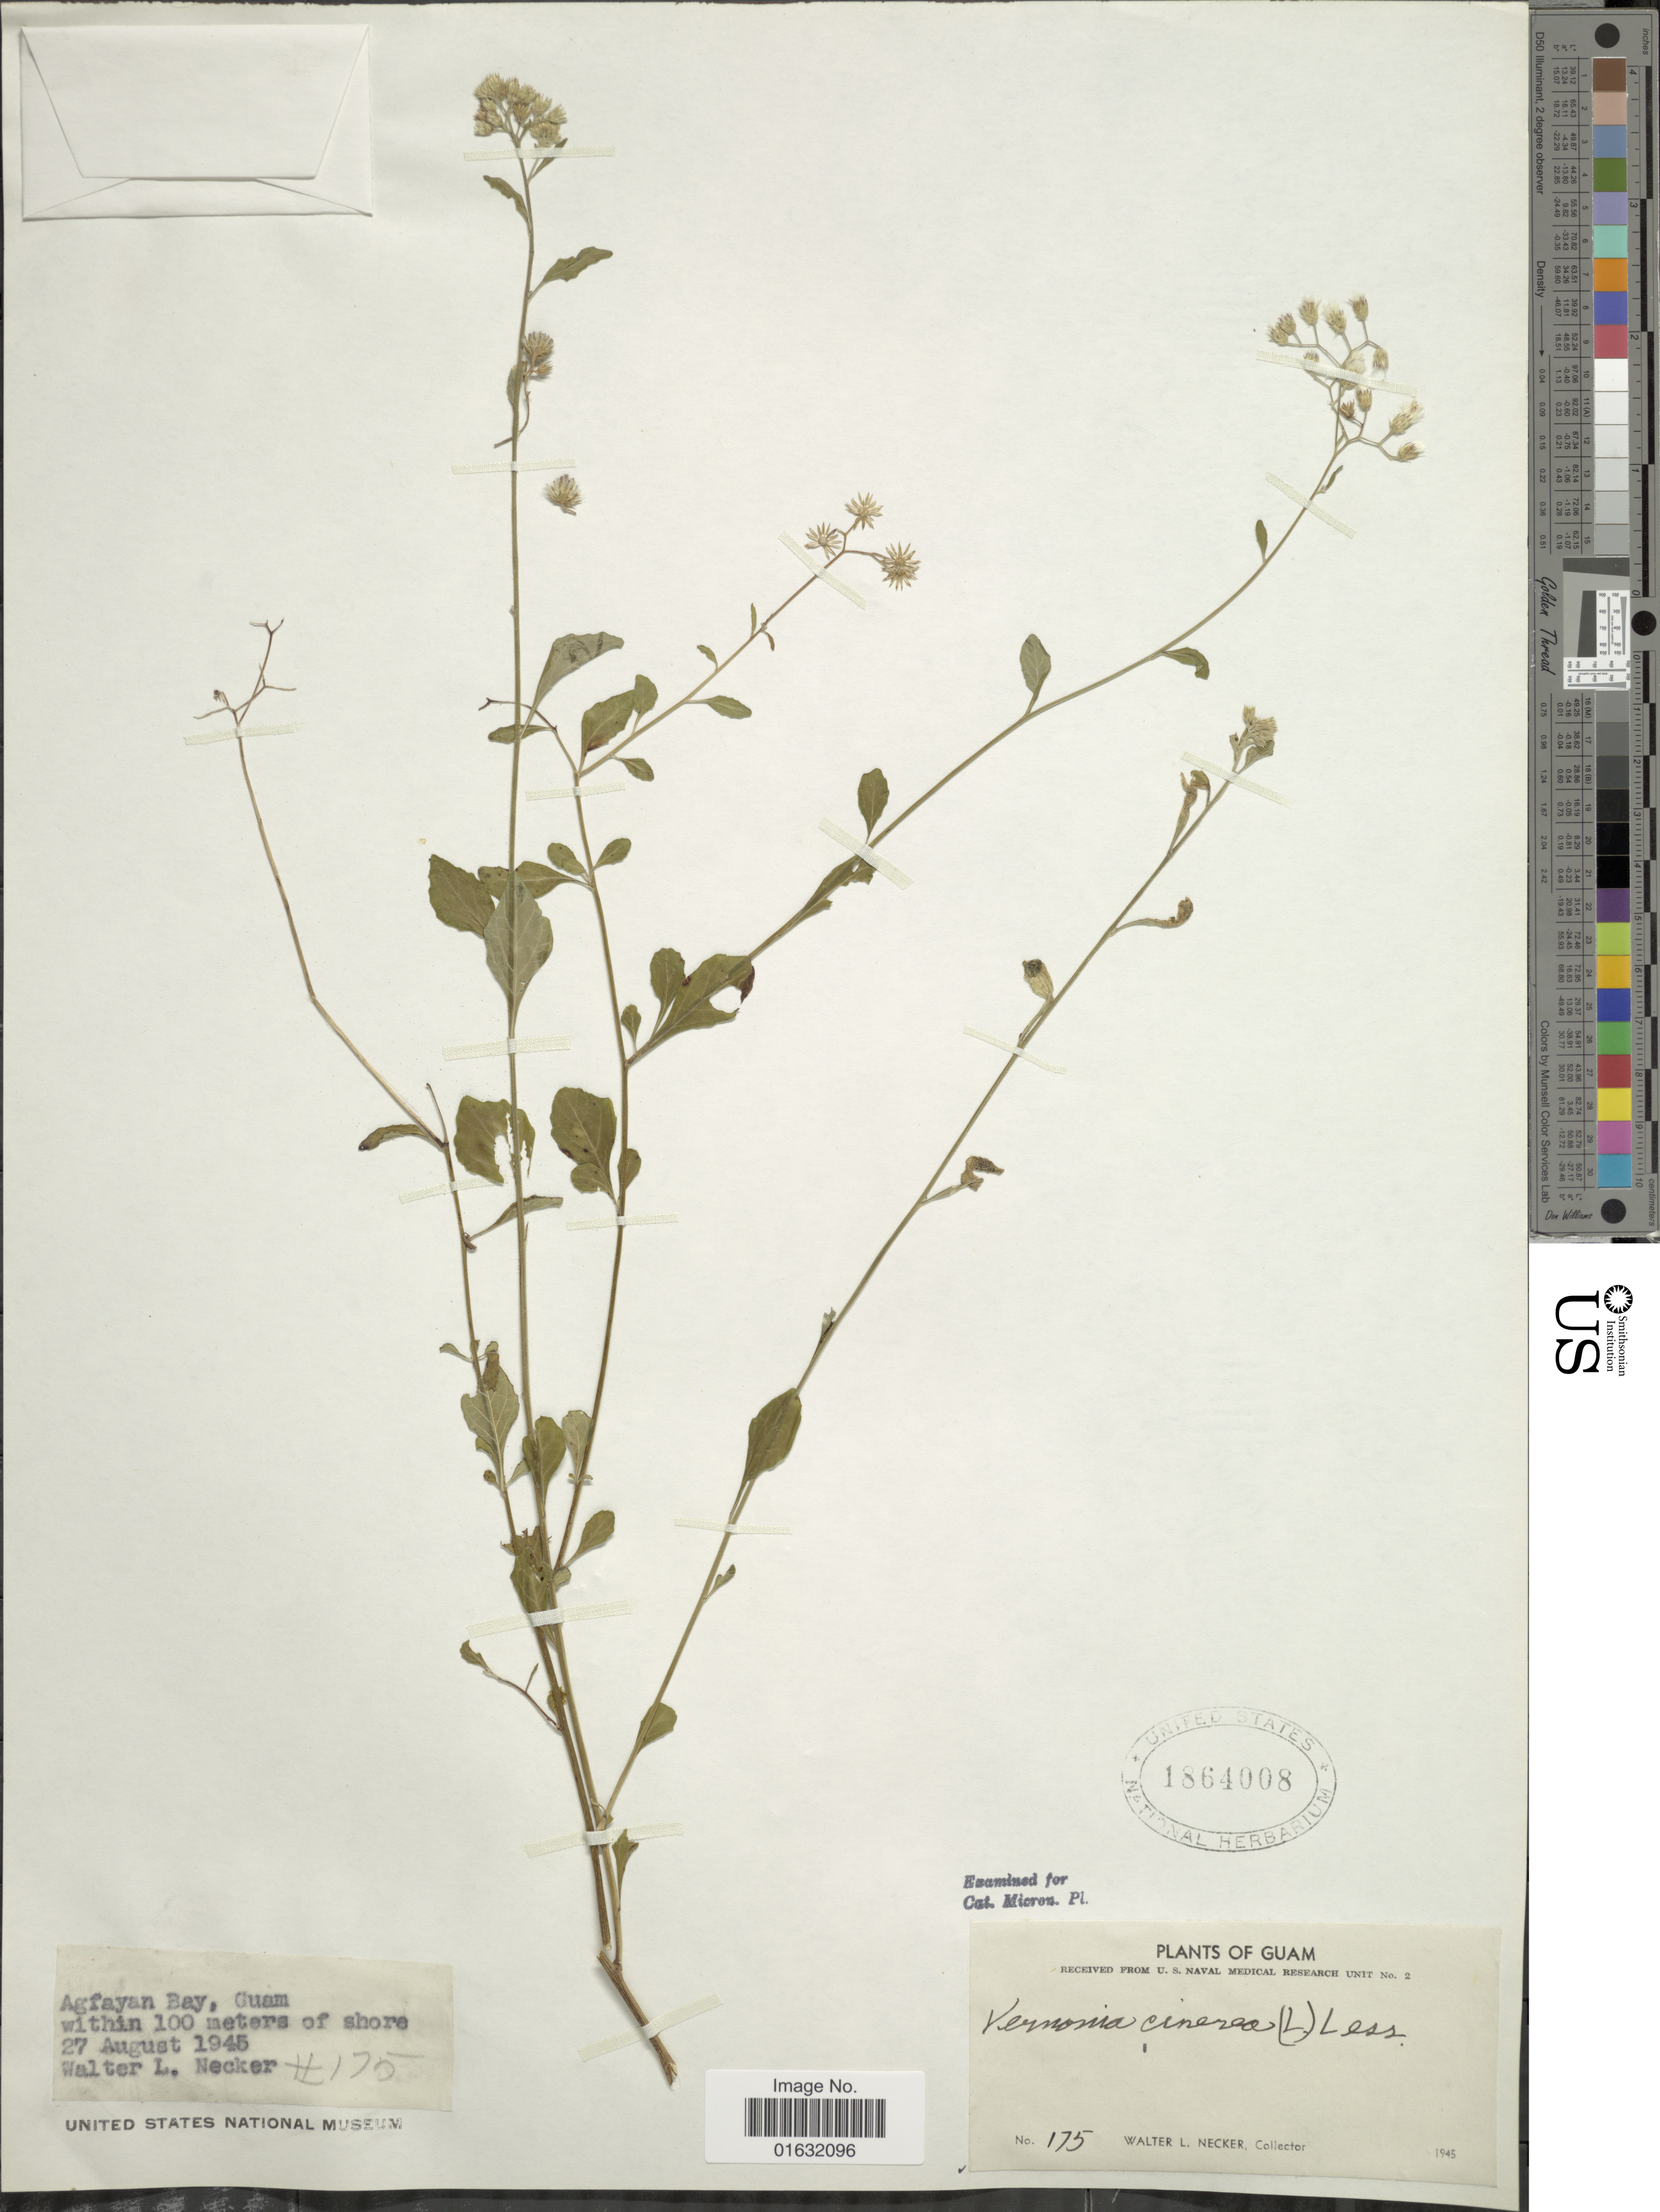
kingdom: Plantae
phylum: Tracheophyta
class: Magnoliopsida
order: Asterales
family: Asteraceae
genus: Cyanthillium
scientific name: Cyanthillium cinereum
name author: (L.) H. Rob.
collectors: W. L. Necker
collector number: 175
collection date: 1945-08-27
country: Guam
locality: Guam, Agfayan Bay.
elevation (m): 100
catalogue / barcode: US 1864008